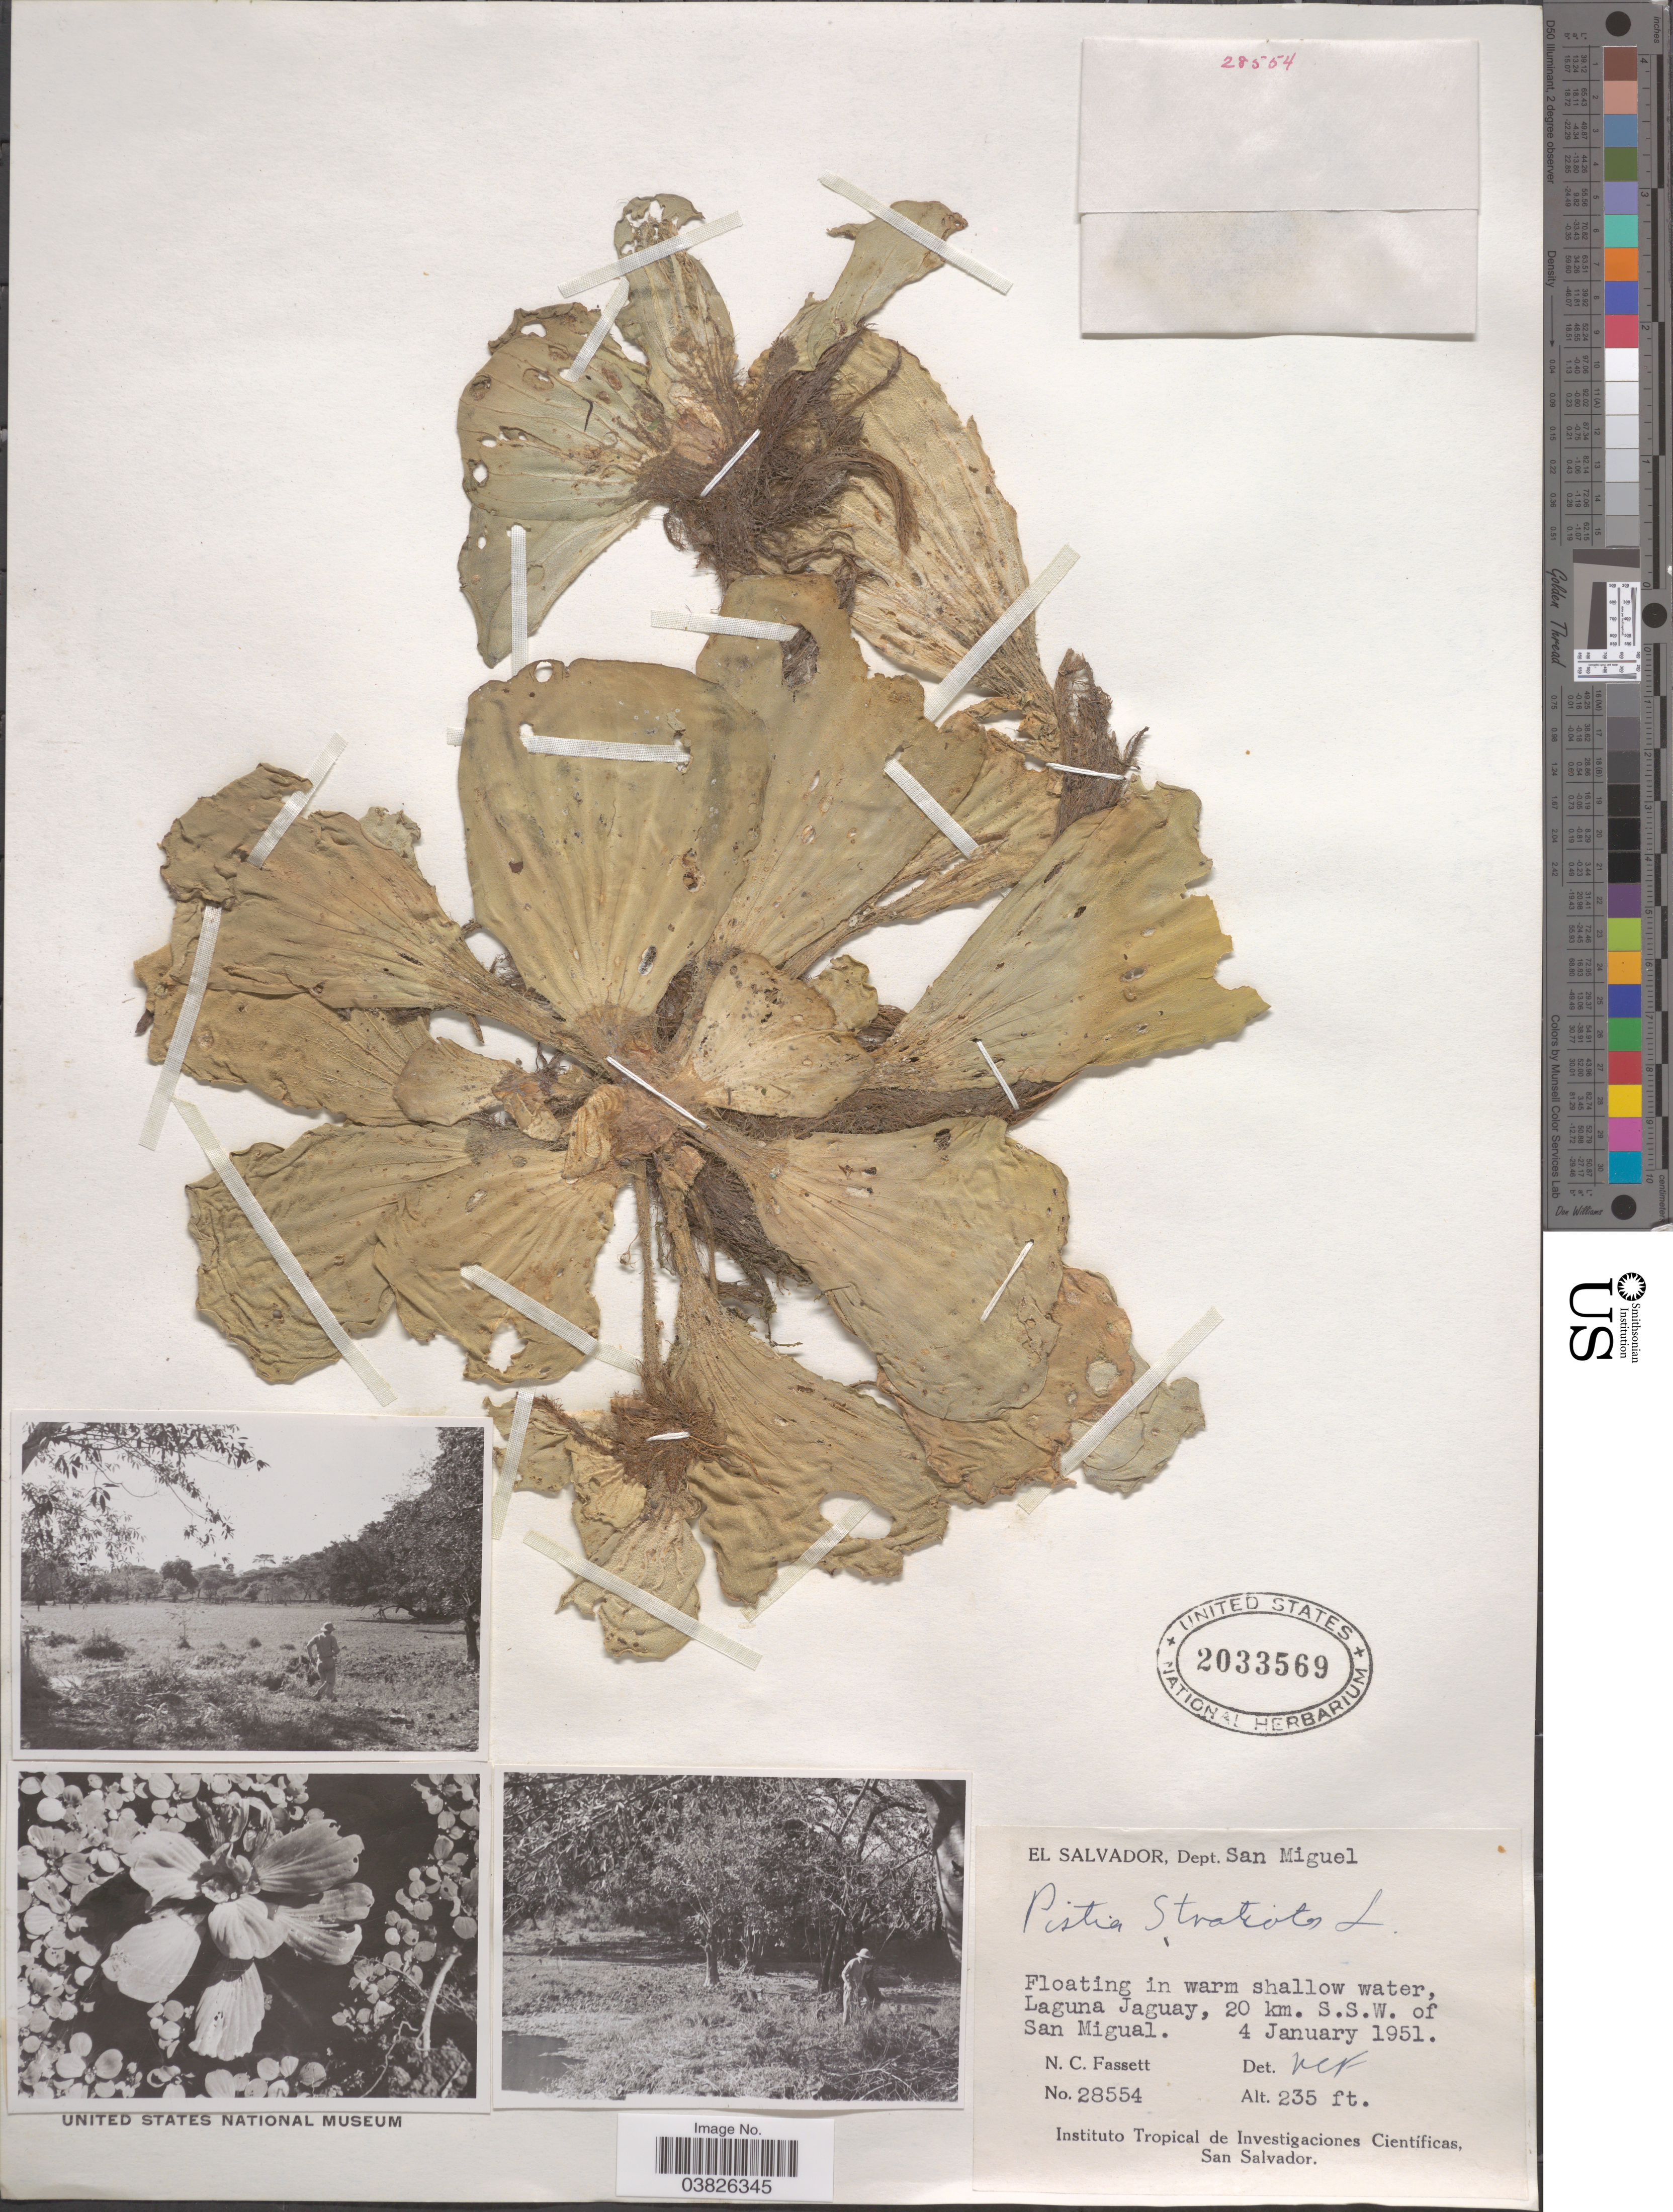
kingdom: Plantae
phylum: Tracheophyta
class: Liliopsida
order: Alismatales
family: Araceae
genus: Pistia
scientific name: Pistia stratiotes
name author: L.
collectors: N. C. Fassett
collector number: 28554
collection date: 1951-01-04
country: El Salvador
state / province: San Miguel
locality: Dept. San Miguel. Laguna, Jaguay, 20 km. S.S.W. of San Miguel.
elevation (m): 72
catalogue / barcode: US 2033569